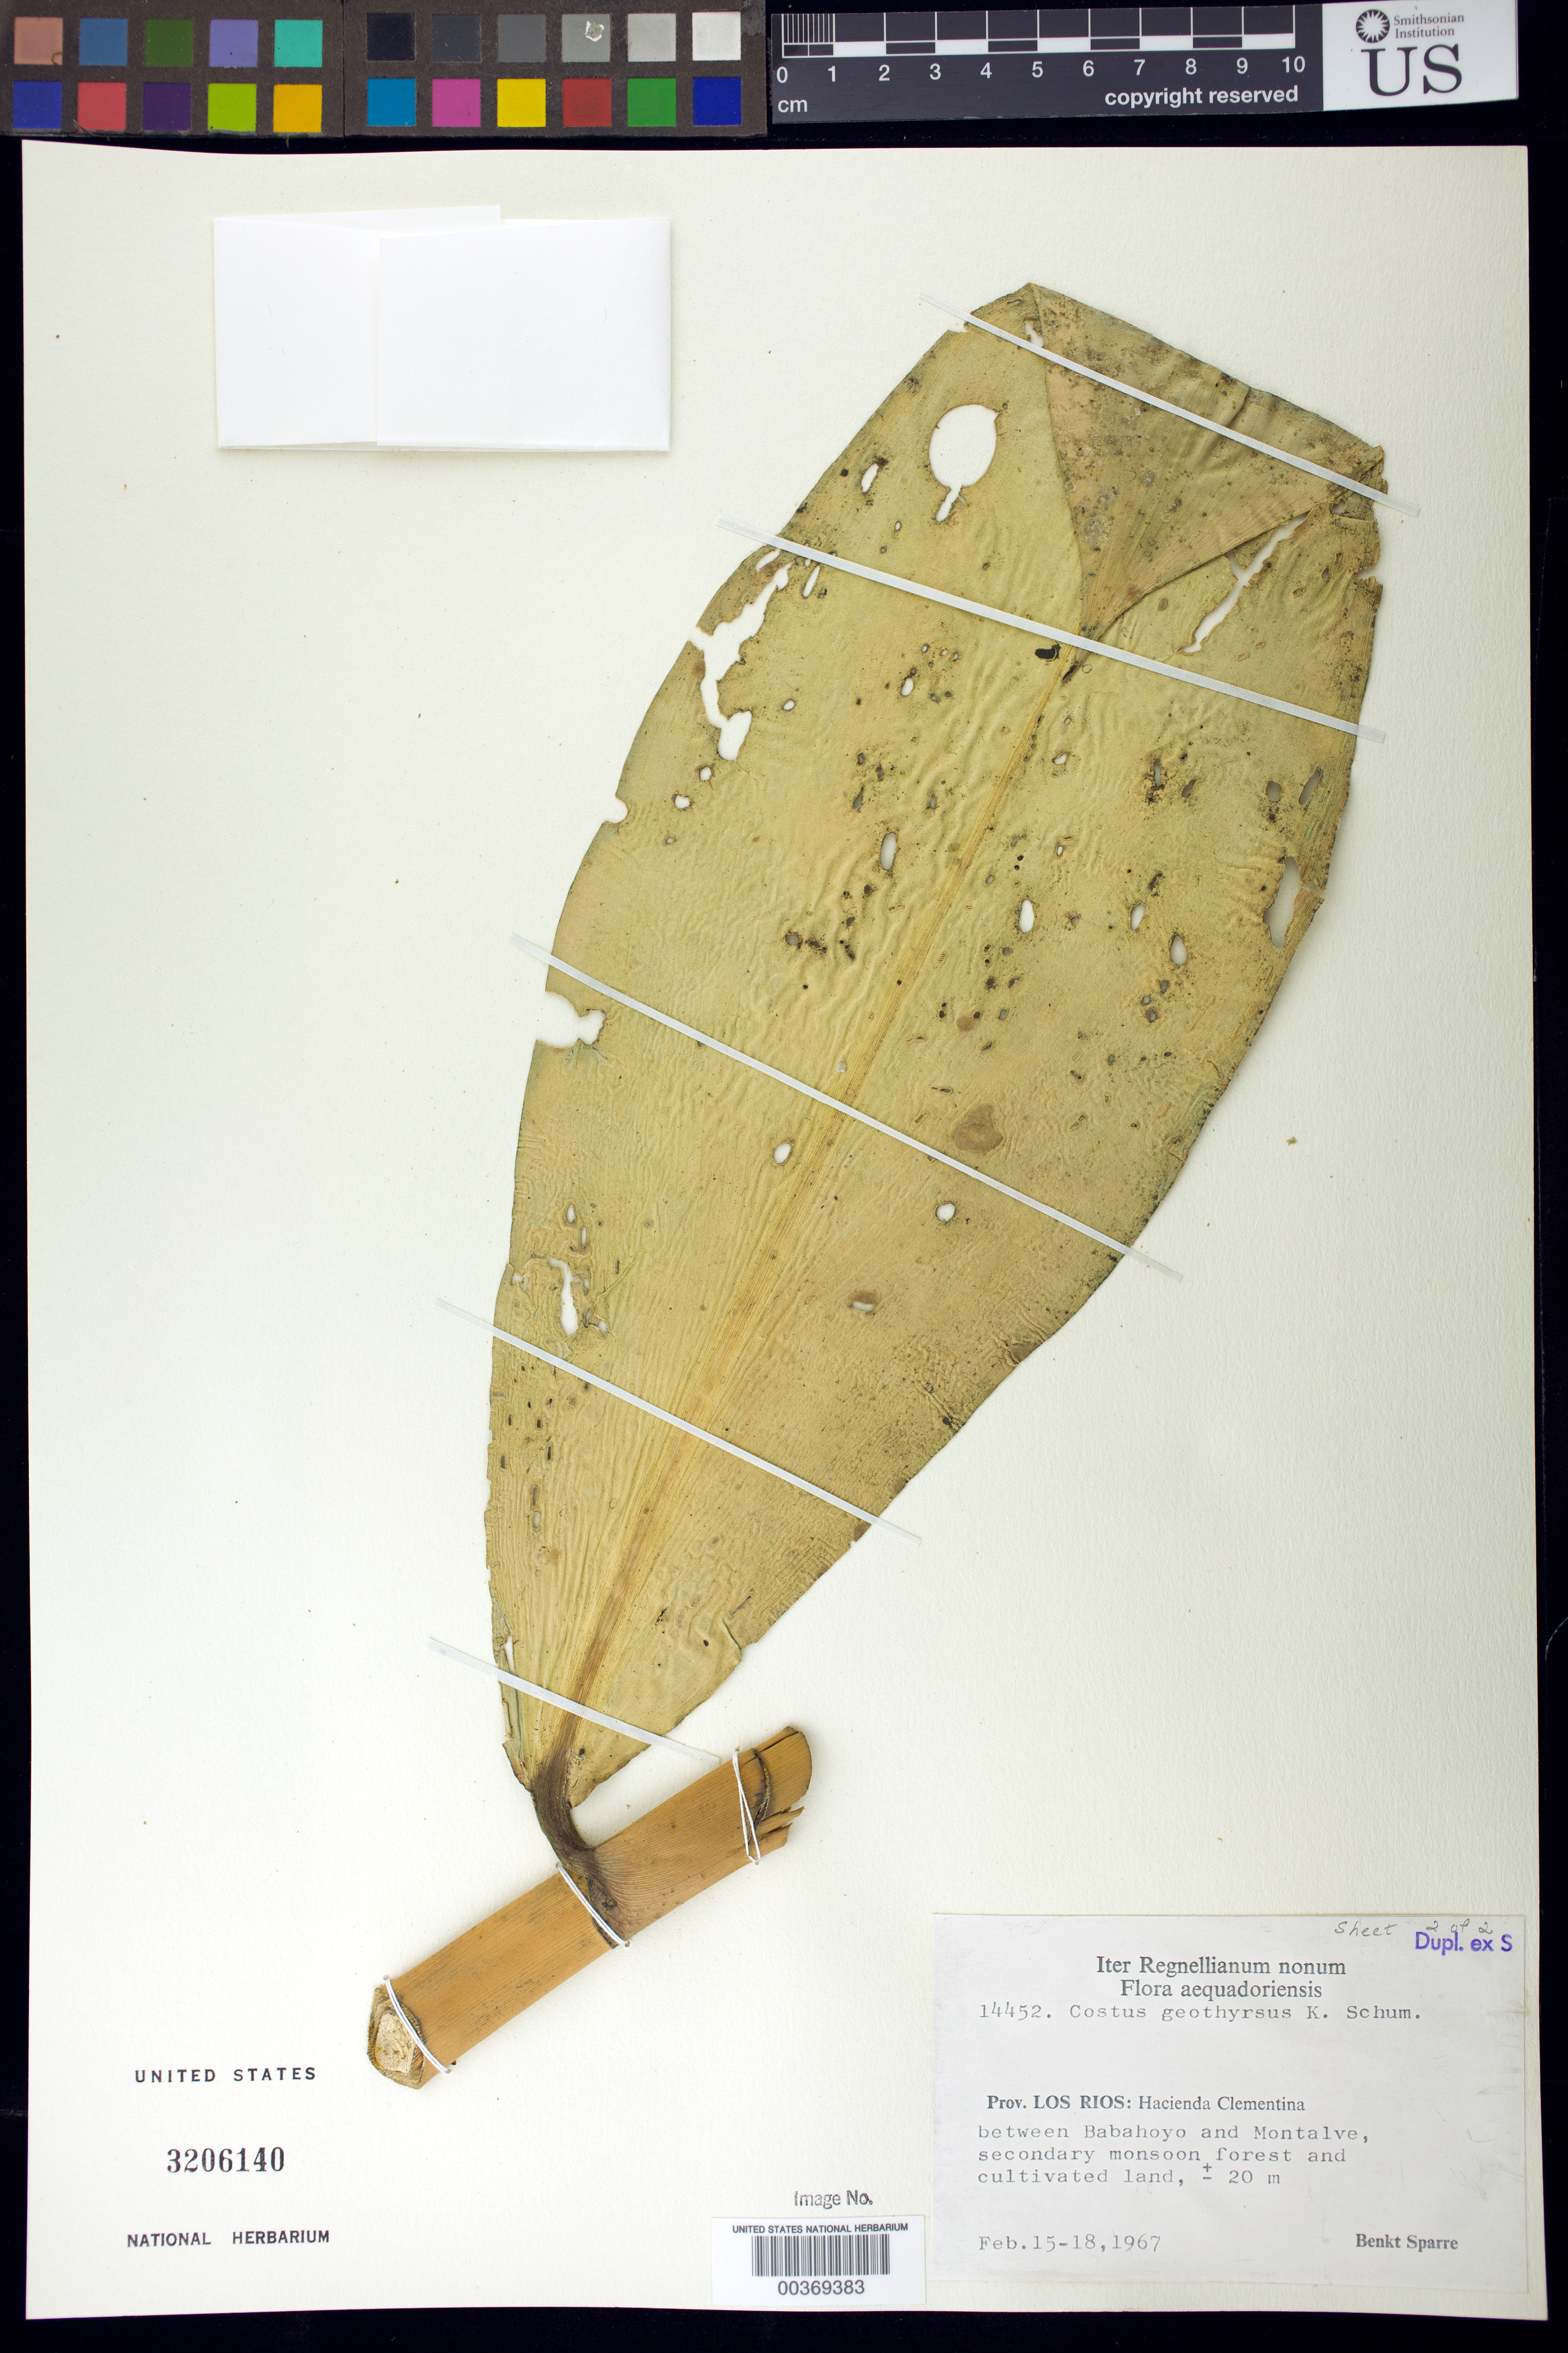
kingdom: Plantae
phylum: Tracheophyta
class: Liliopsida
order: Zingiberales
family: Costaceae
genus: Costus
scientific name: Costus geothyrsus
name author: K. Schum.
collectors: B. Sparre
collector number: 14452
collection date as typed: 15 Feb 1967 to 18 Feb 1967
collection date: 1967-02-15/1967-02-18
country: Ecuador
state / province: Los Ríos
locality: Hacienda Clementina, between Babahoyo and Montalve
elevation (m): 20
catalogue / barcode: US 3206140